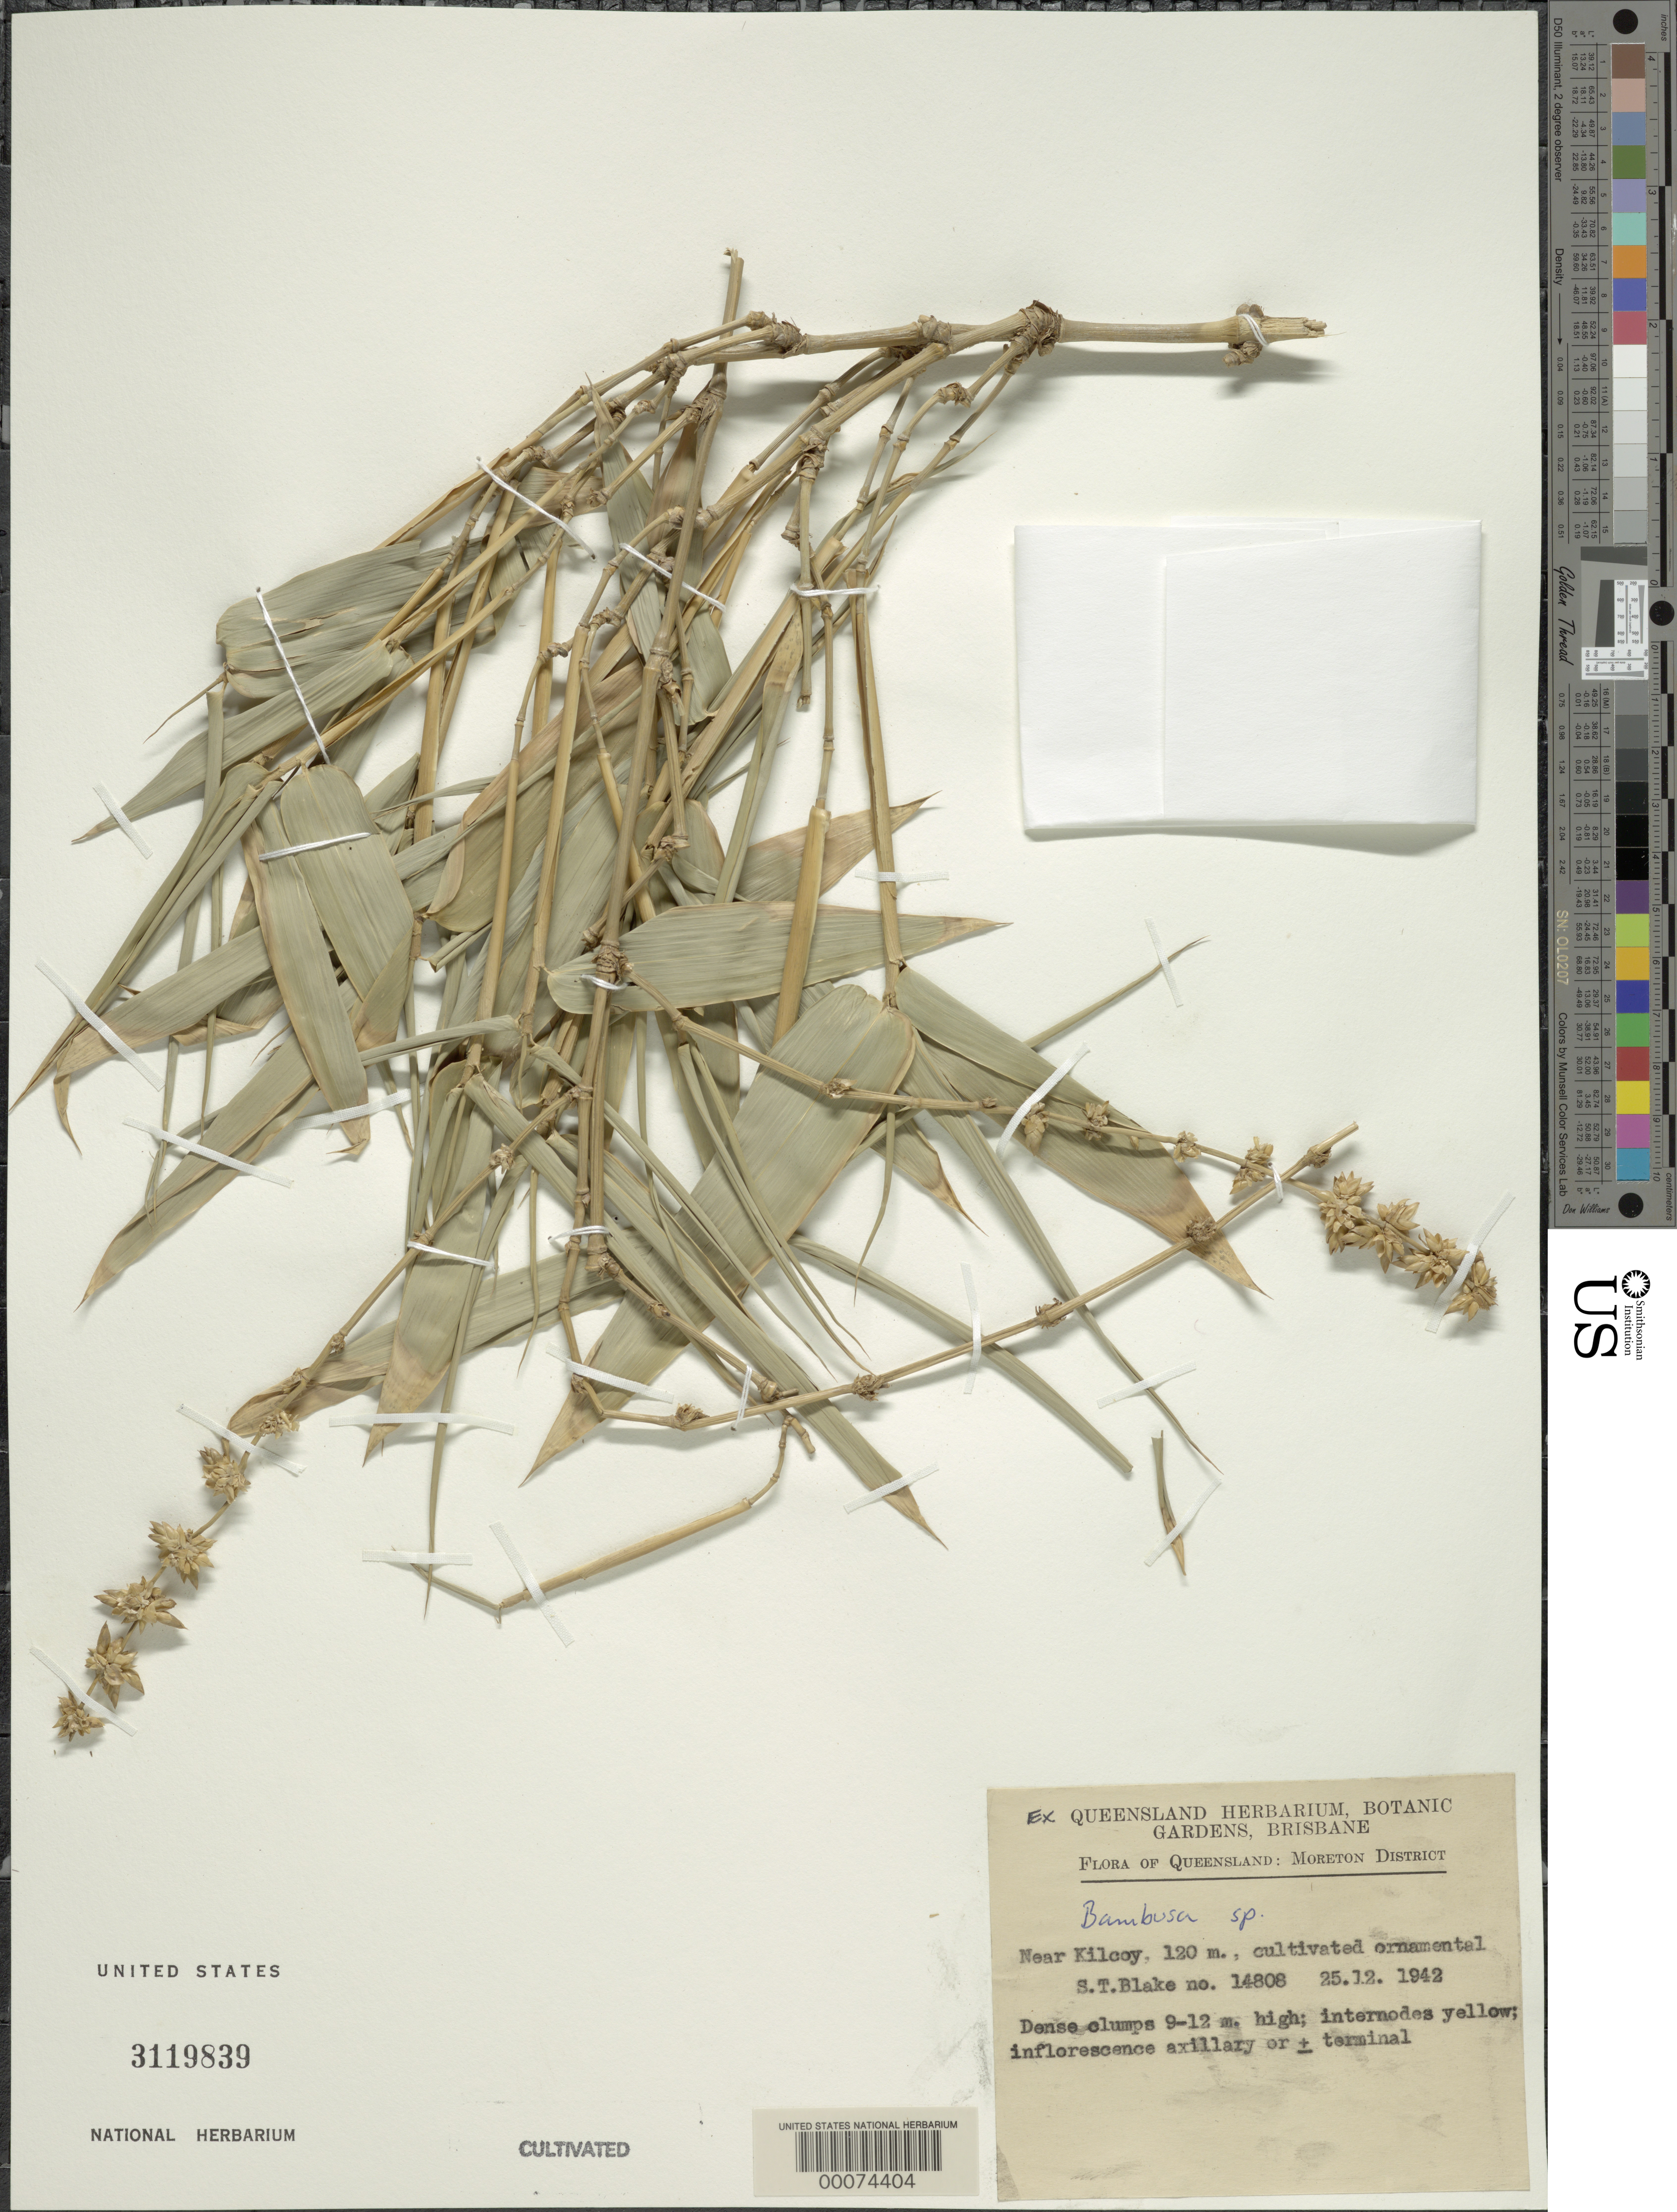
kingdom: Plantae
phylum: Tracheophyta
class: Liliopsida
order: Poales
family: Poaceae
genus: Bambusa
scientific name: Bambusa sp.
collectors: S. T. Blake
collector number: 14808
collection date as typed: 25 Dec 1942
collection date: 1942-12-25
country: Australia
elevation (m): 120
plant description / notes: Cultivated near Kilroy, Moreton Dist., Queensland, Australia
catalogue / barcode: US 3119839